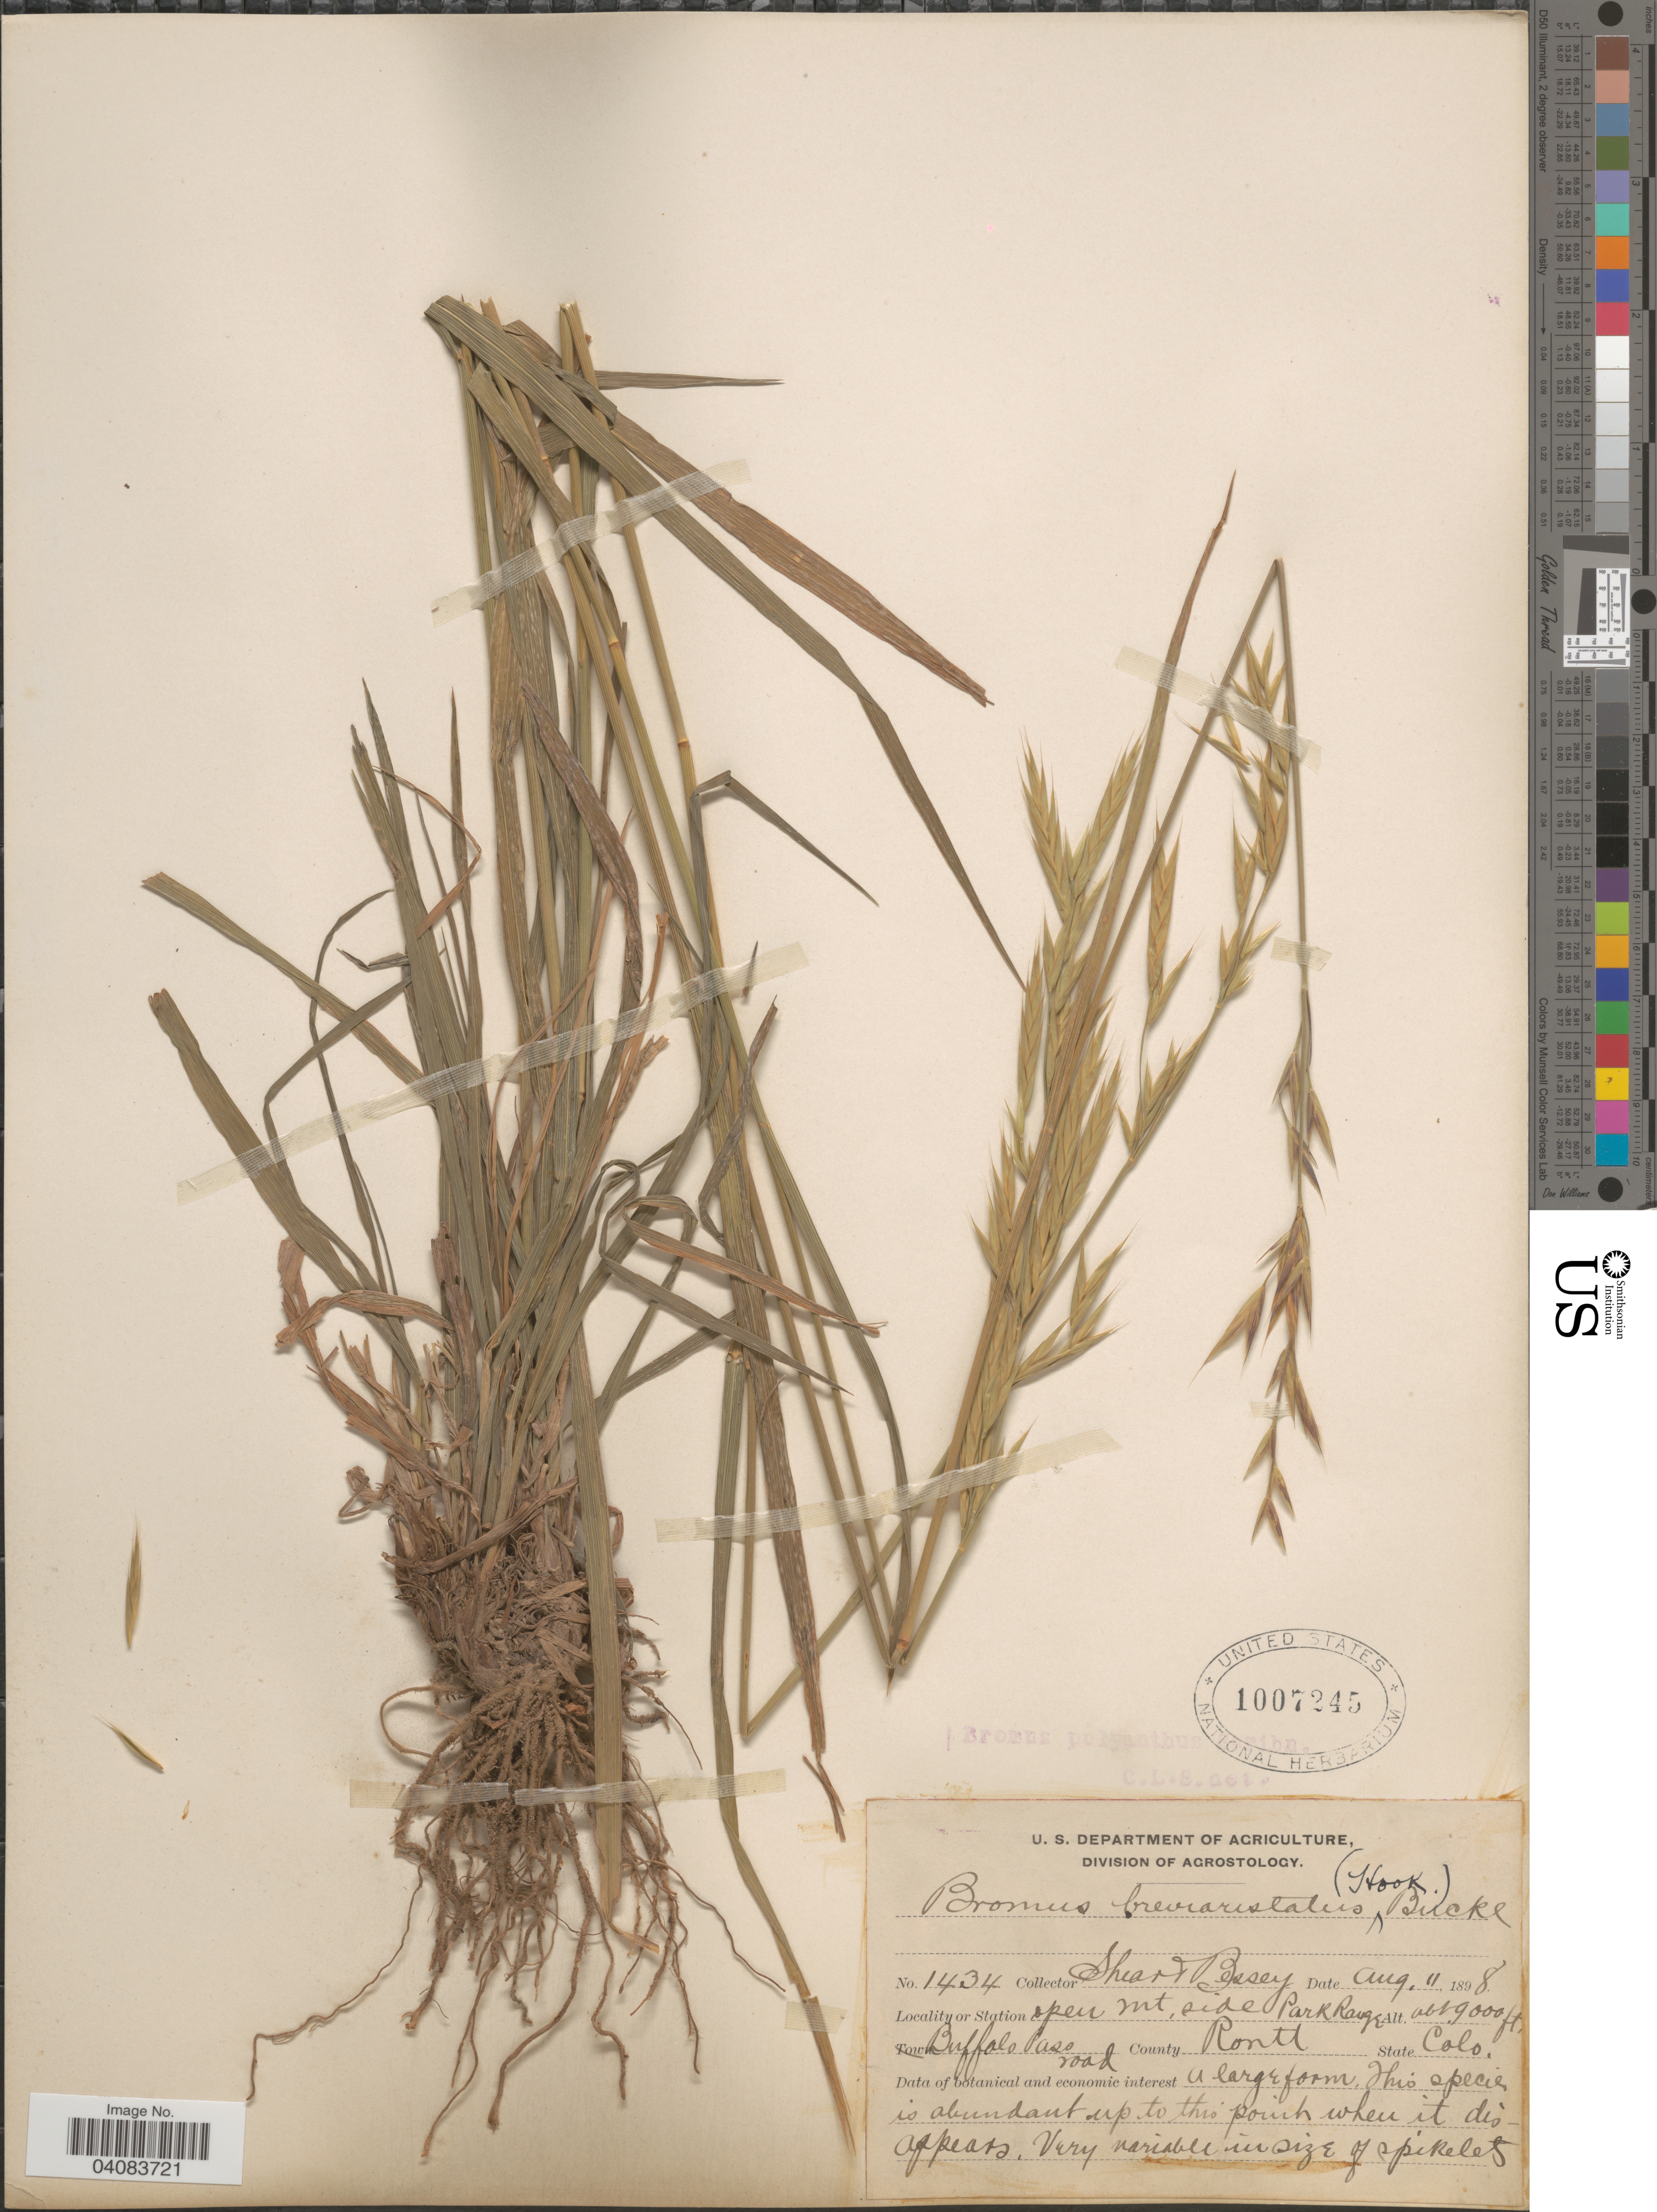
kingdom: Plantae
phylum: Tracheophyta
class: Liliopsida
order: Poales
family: Poaceae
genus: Bromus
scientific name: Bromus polyanthus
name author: Scribn. ex Shear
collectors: -- Shear & -. Bessey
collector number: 1434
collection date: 1898-08-11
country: United States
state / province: Colorado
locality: Open mt. side Park Rouge. Buffalo Pass road. County Routt.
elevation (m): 2743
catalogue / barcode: US 1007245